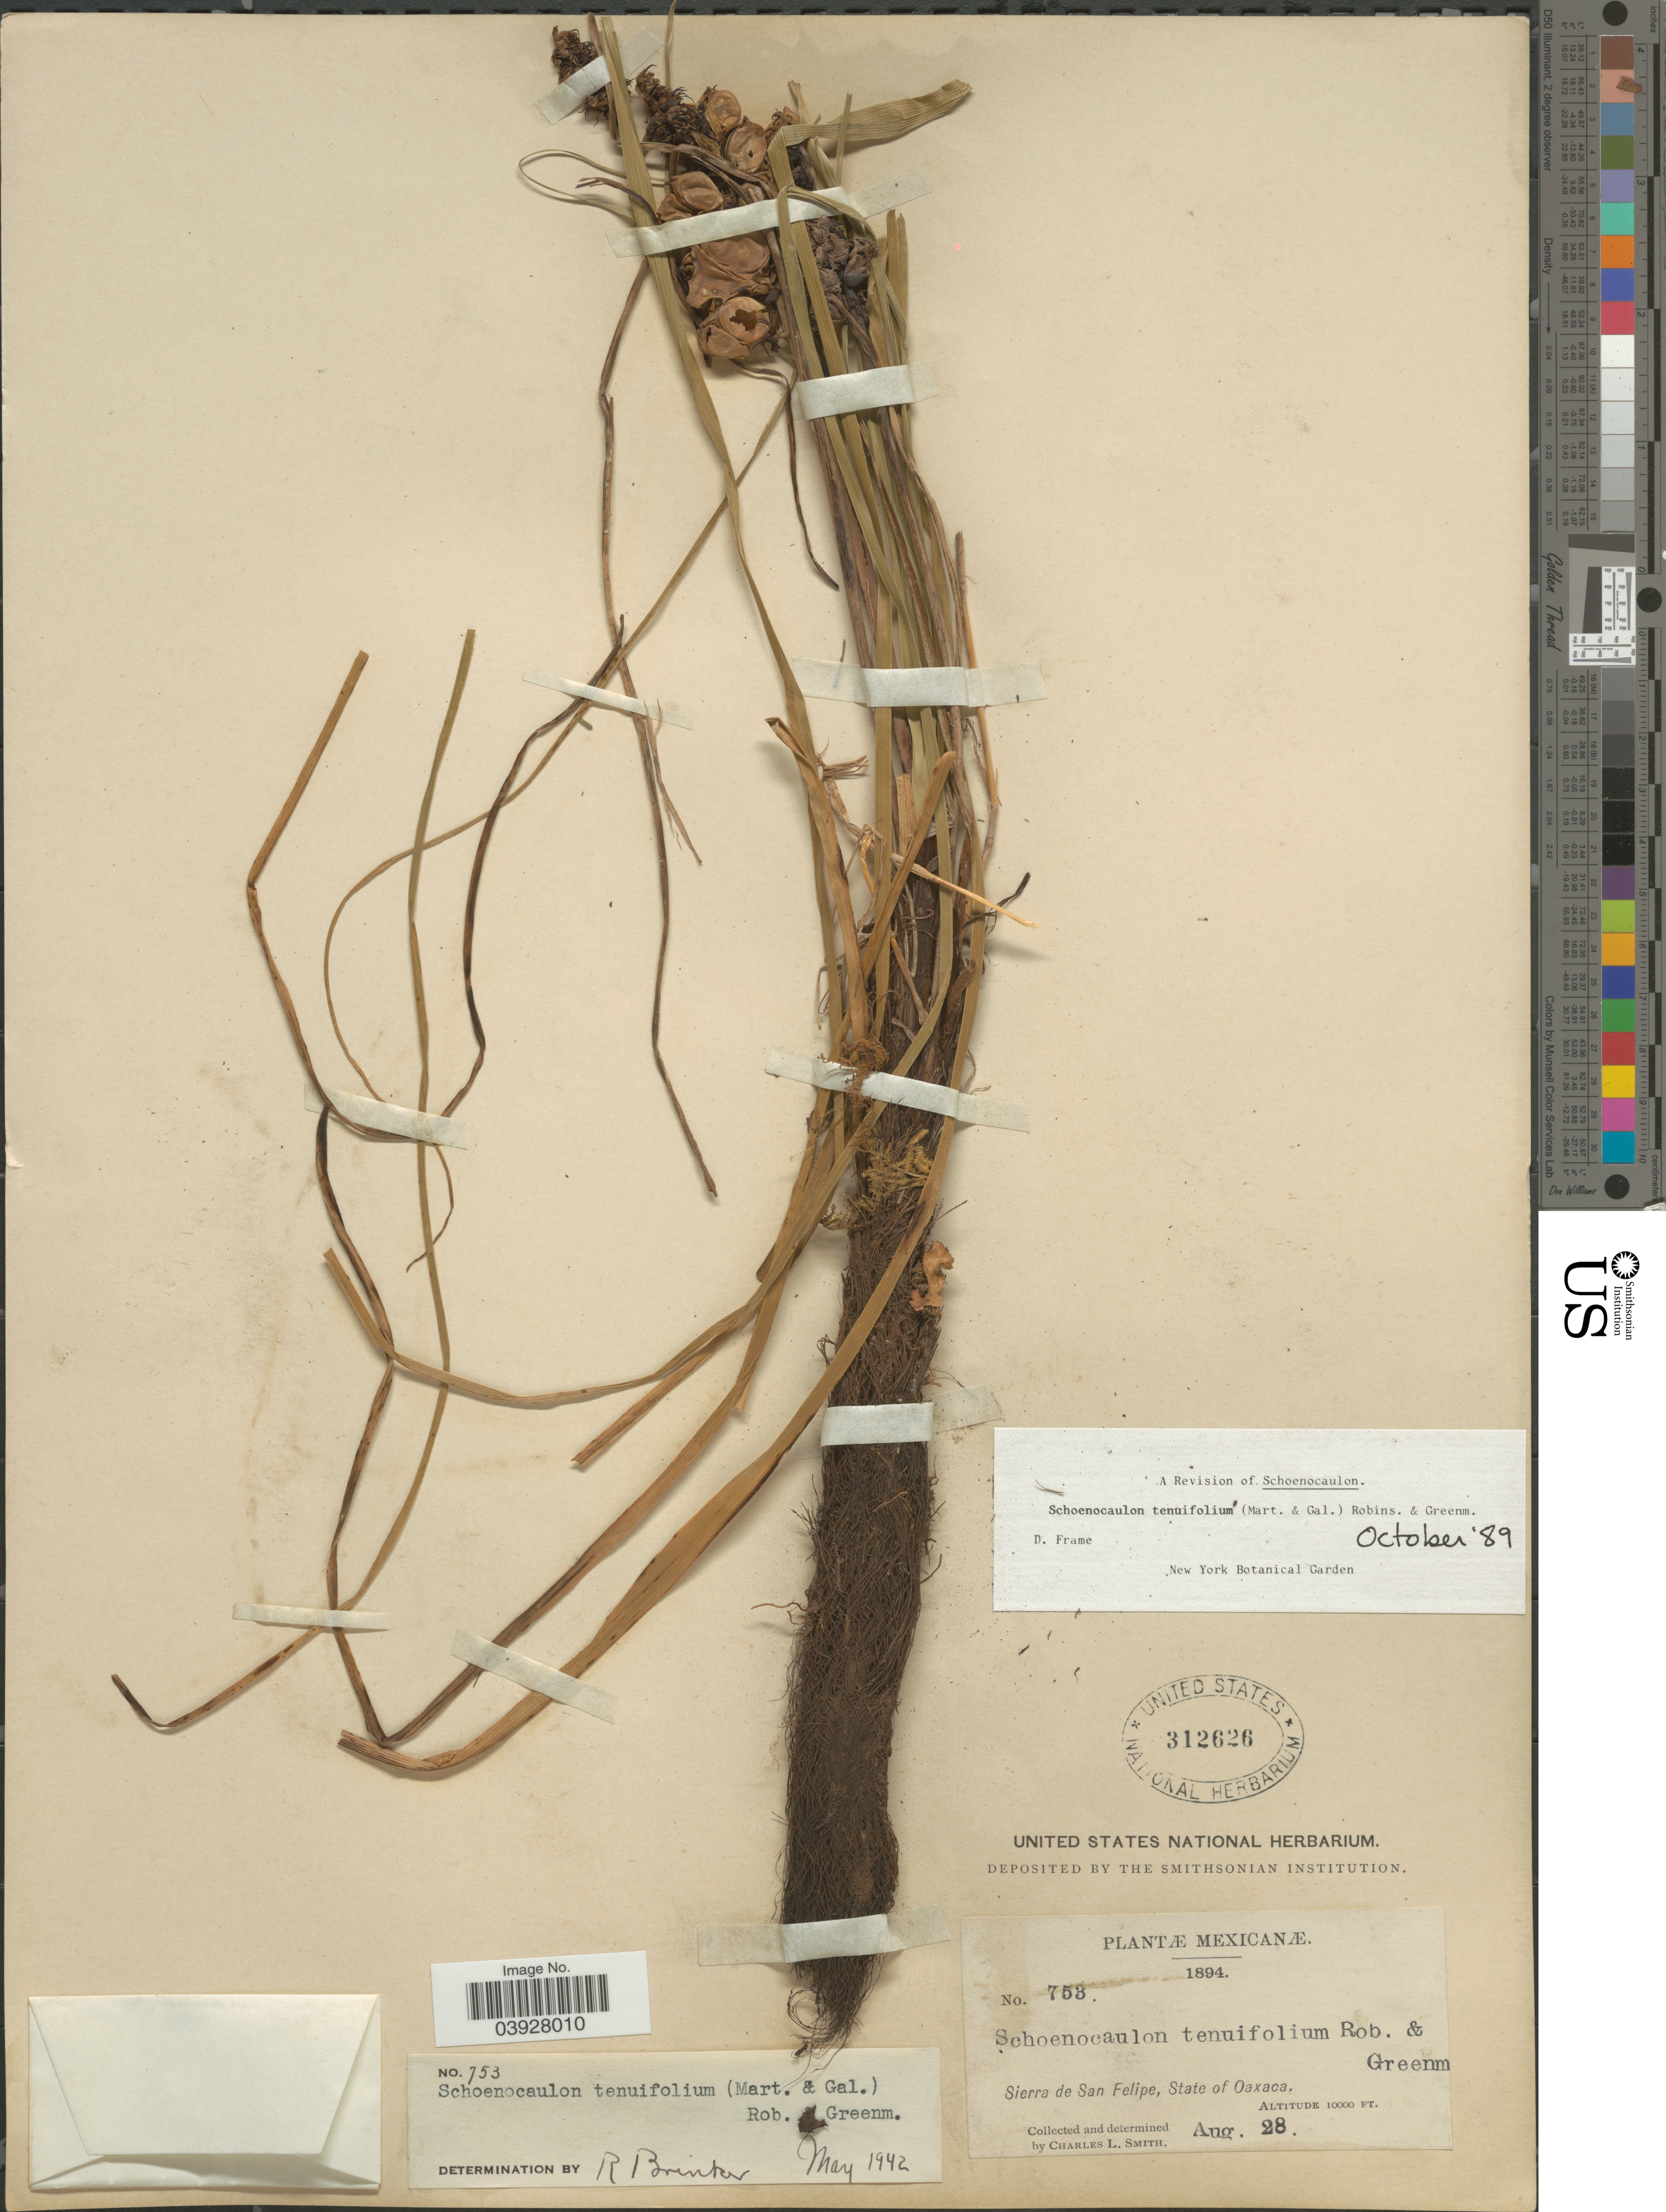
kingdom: Plantae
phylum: Tracheophyta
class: Liliopsida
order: Liliales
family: Melanthiaceae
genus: Schoenocaulon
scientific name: Schoenocaulon tenuifolium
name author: B.L. Rob. & Greenm.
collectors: C. L. Smith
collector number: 753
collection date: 1894-08-28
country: Mexico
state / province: Oaxaca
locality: Sierra de San Felipe.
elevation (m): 3048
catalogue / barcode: US 312626